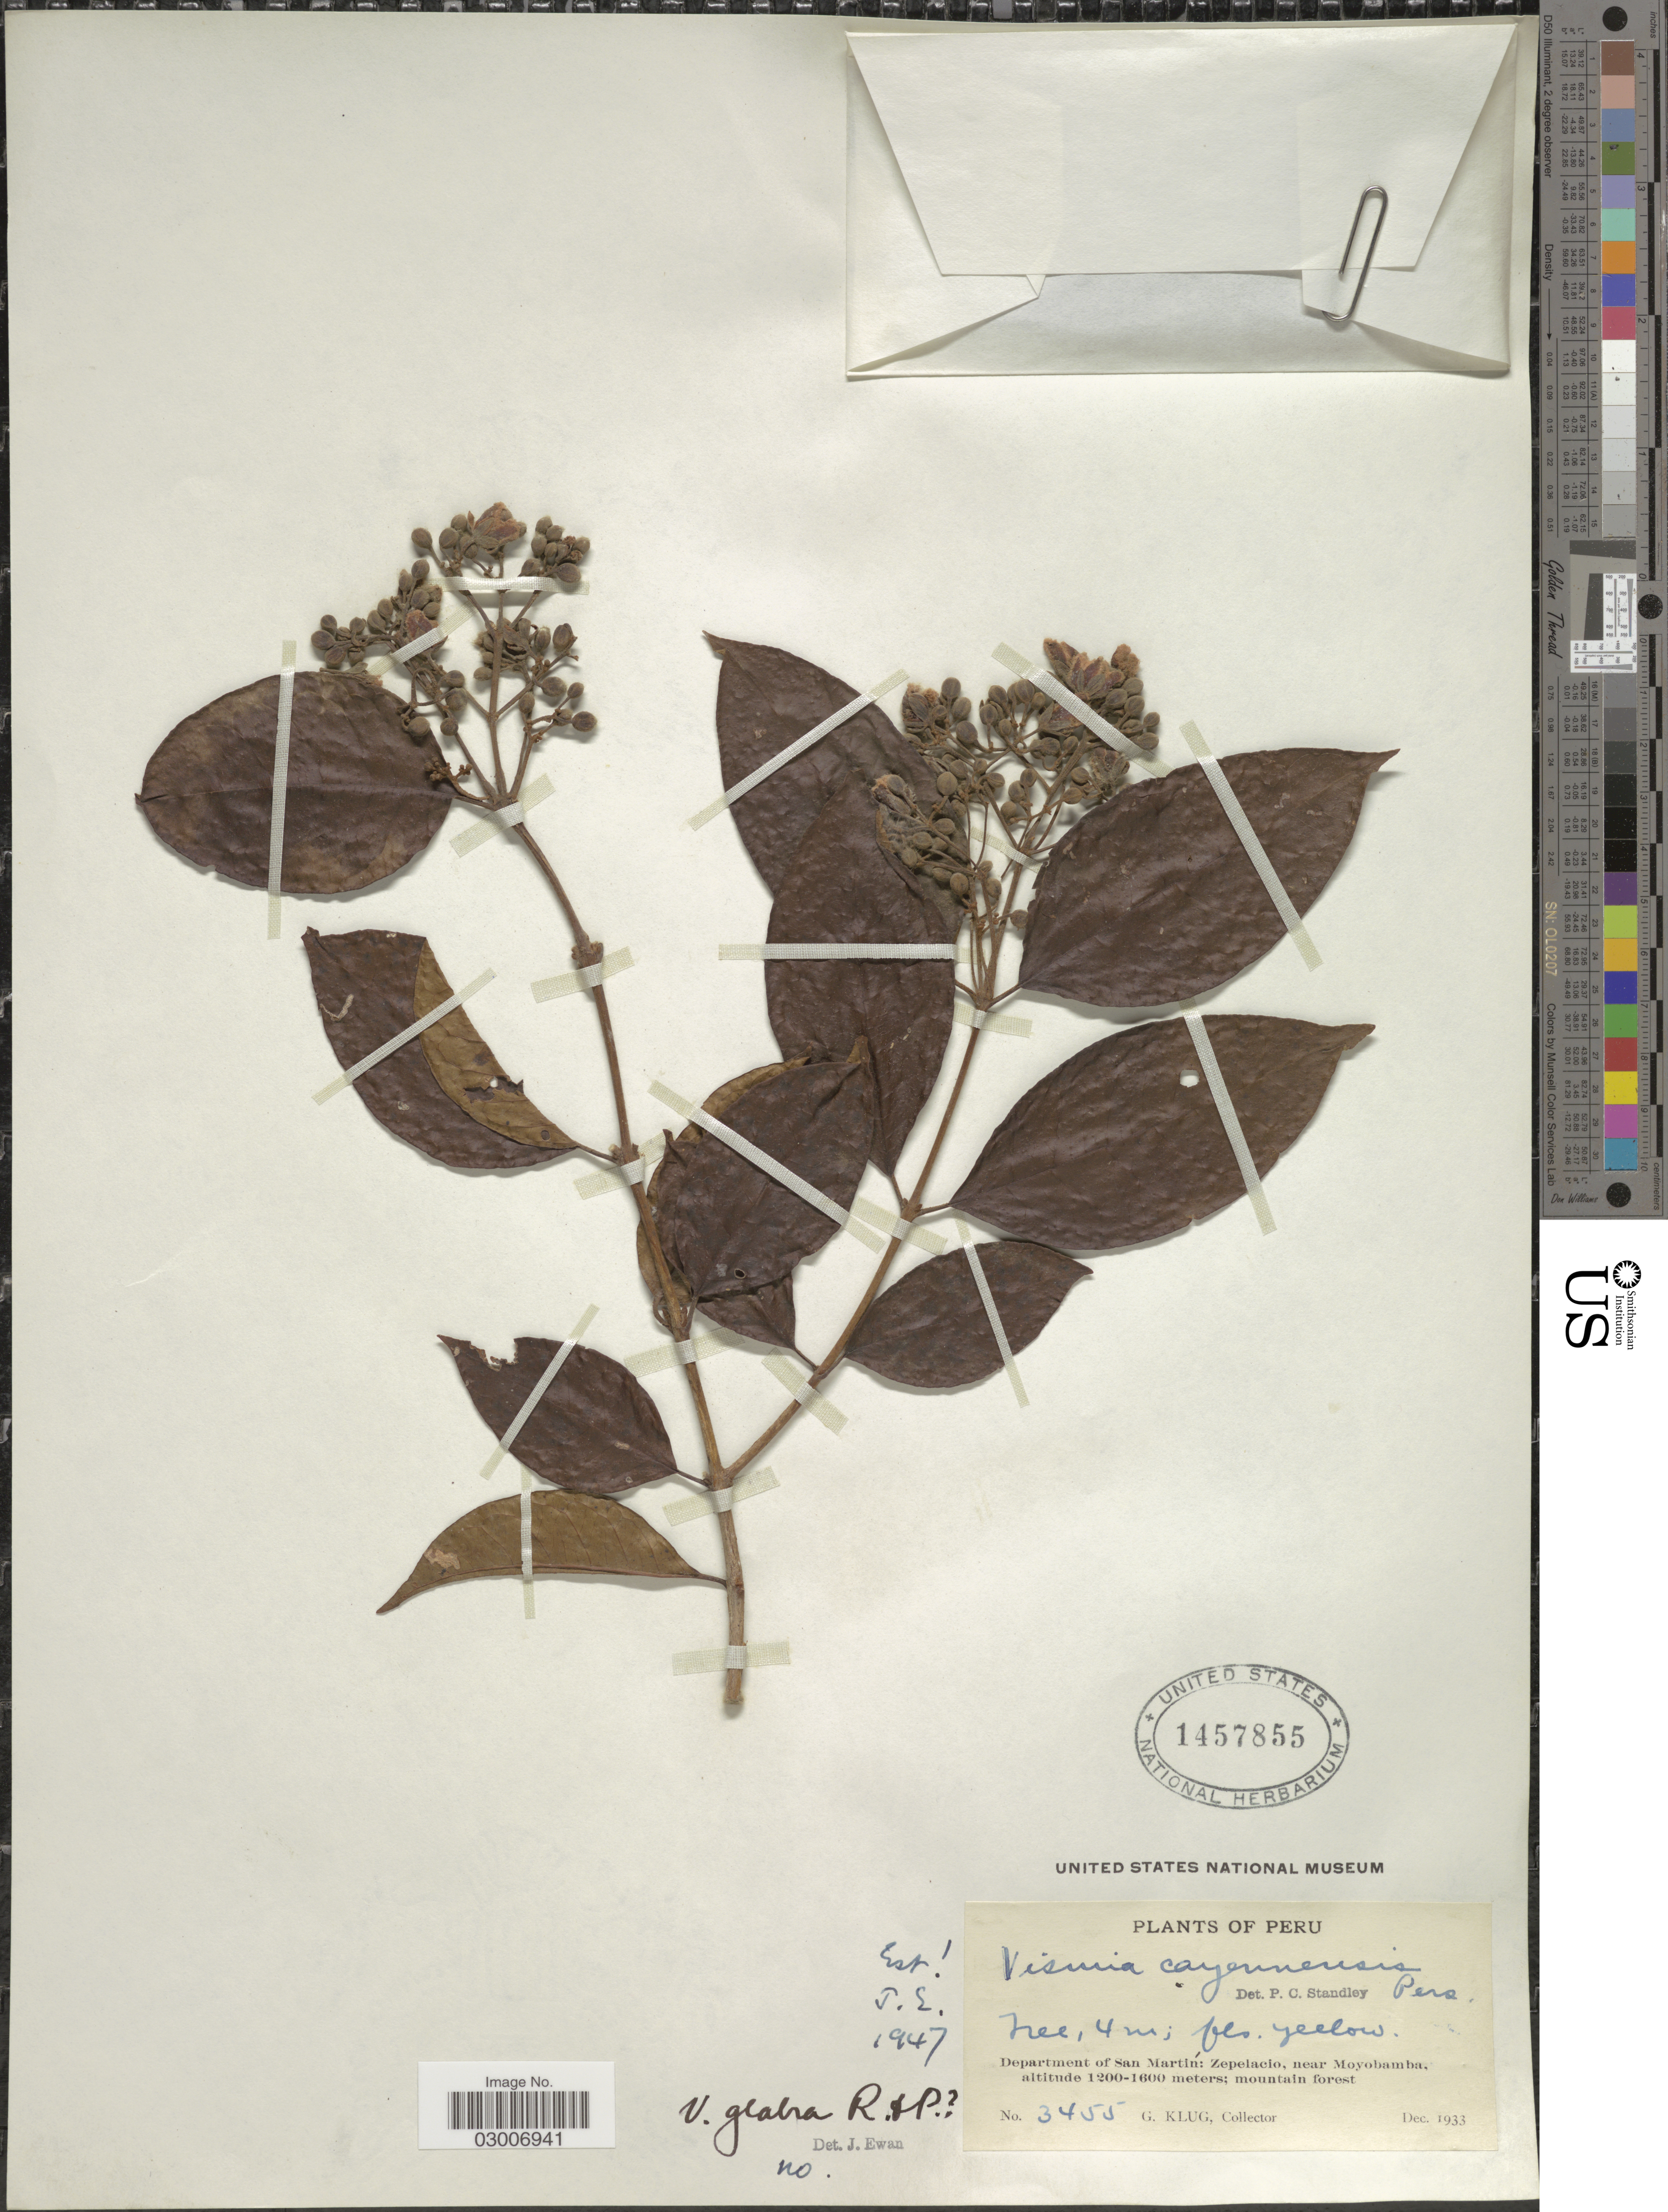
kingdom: Plantae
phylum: Tracheophyta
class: Magnoliopsida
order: Malpighiales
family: Hypericaceae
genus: Vismia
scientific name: Vismia plicatifolia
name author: Hochr.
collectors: G. Klug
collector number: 3455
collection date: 1933-12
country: Peru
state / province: San Martín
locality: Department of San Martín: Zepelacio, near Moyobamba.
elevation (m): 1200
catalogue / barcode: US 1457855